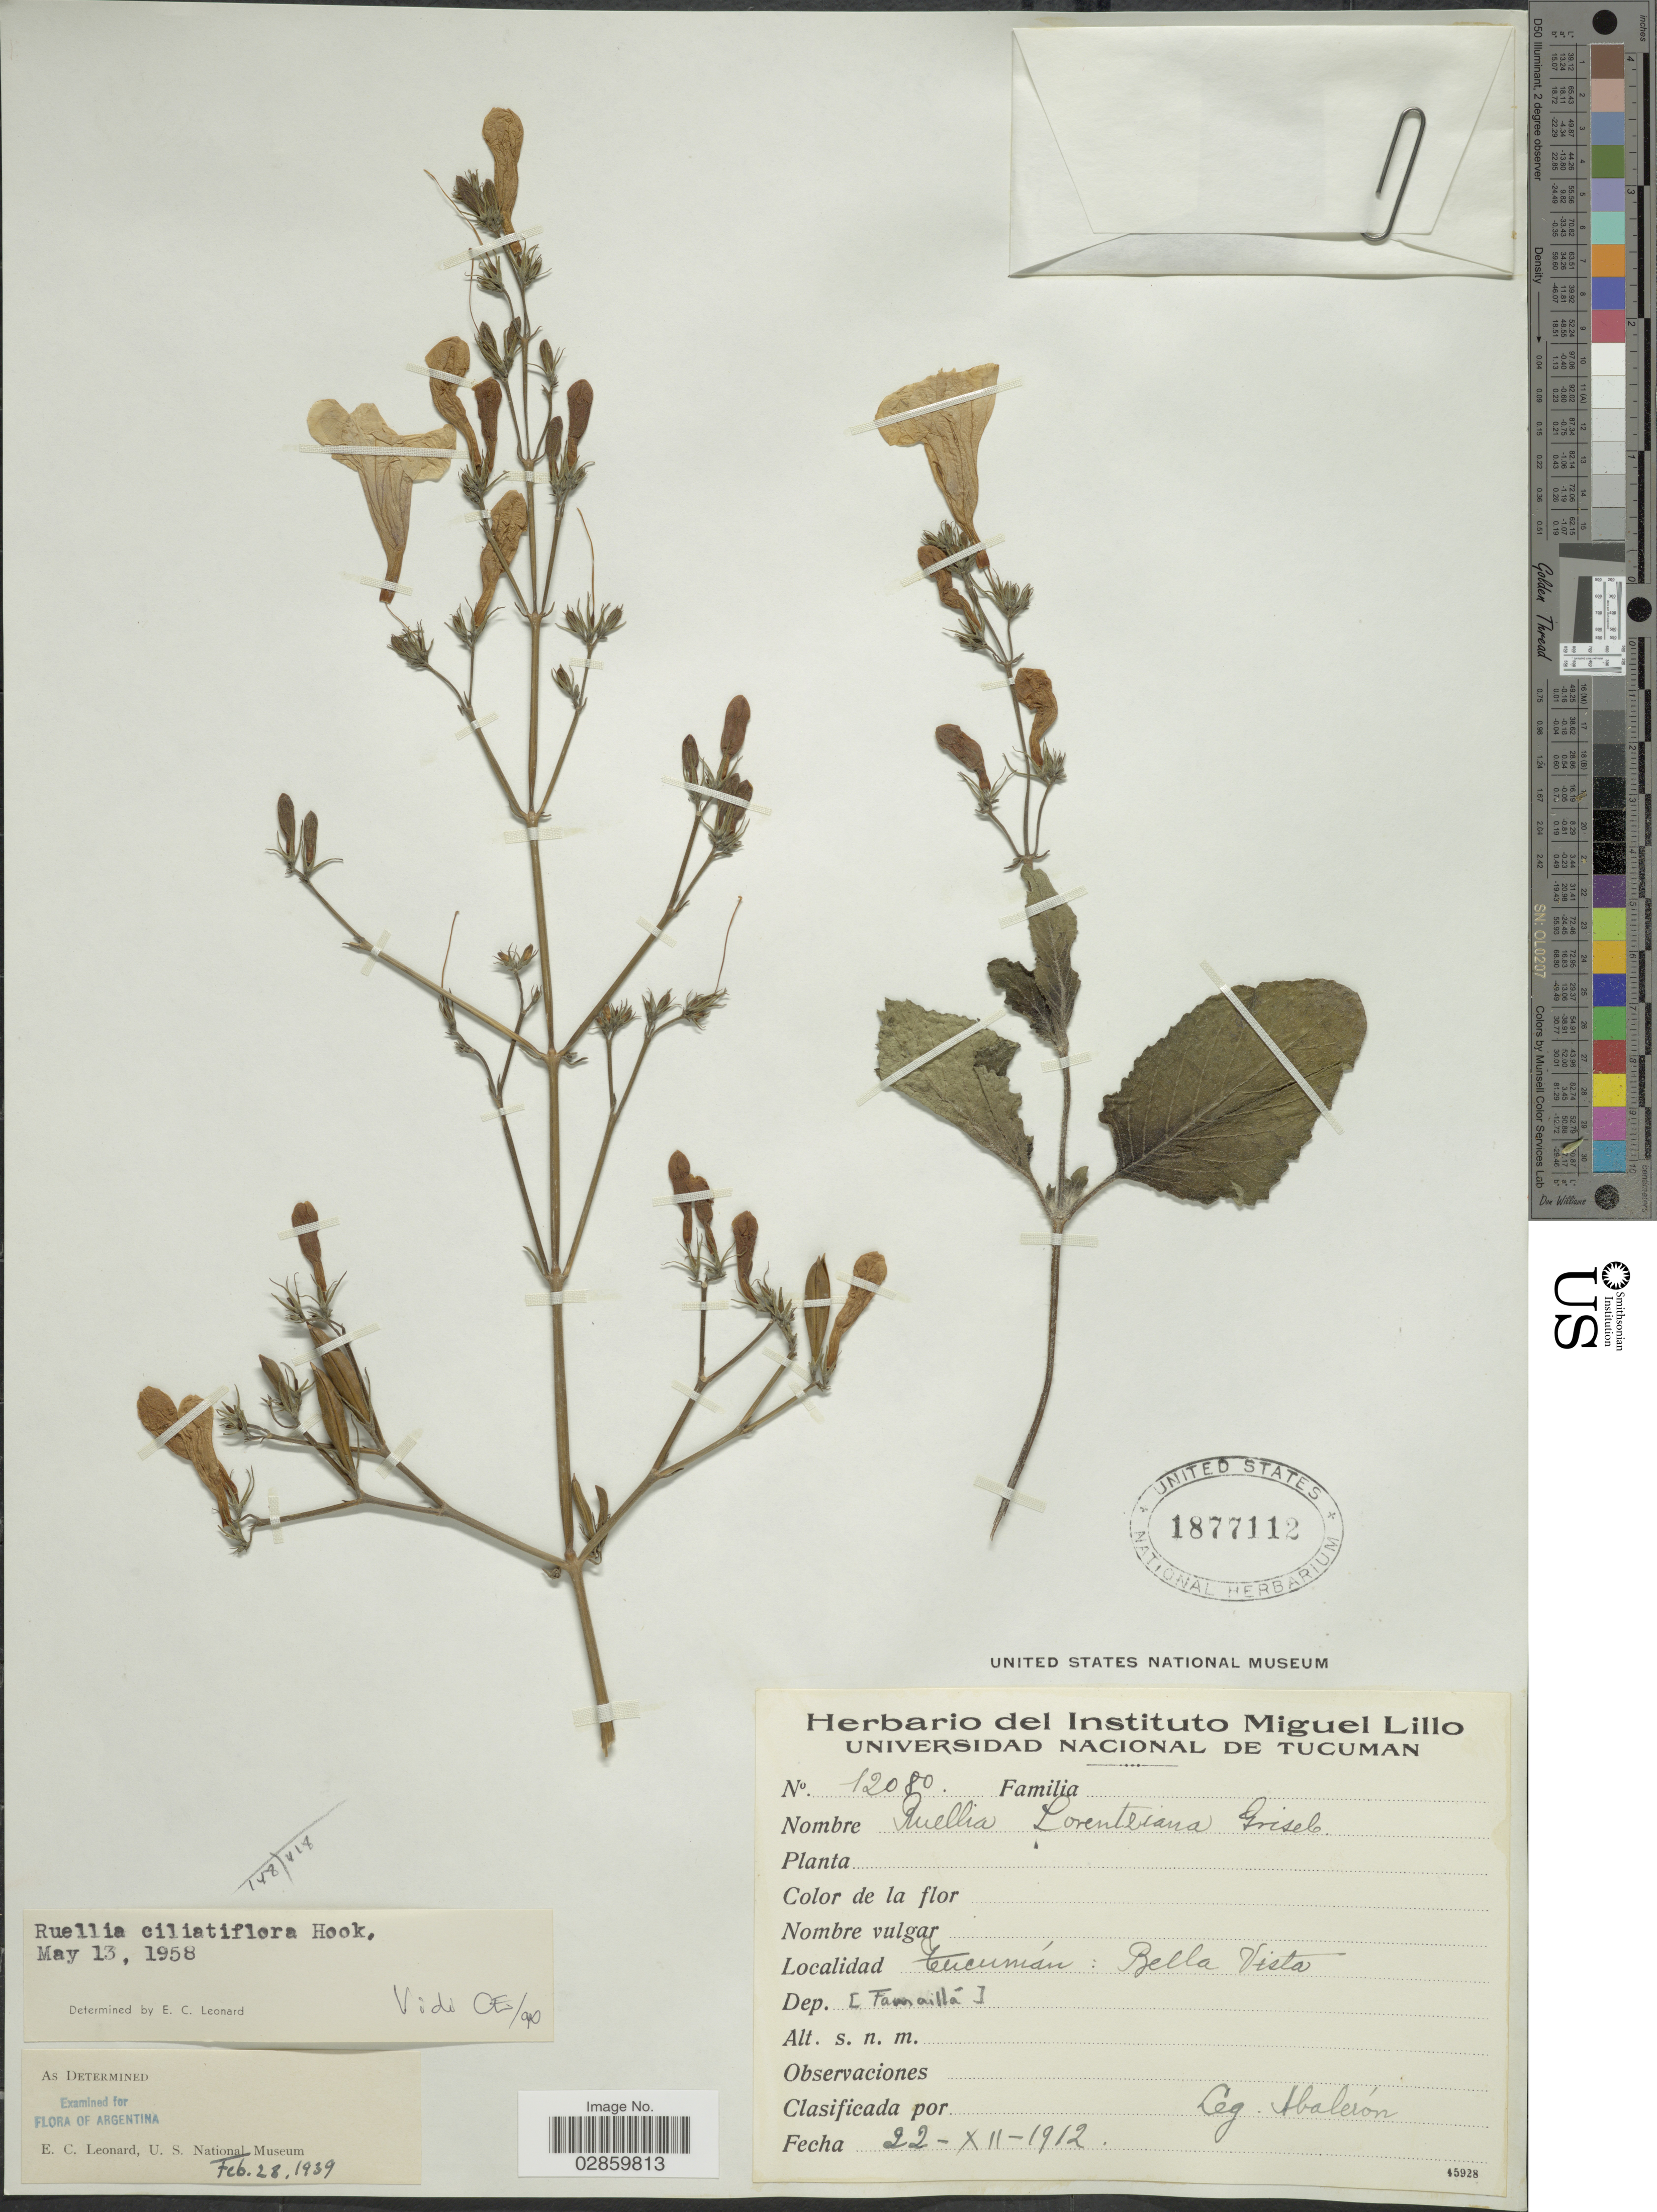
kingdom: Plantae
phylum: Tracheophyta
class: Magnoliopsida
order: Lamiales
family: Acanthaceae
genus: Ruellia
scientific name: Ruellia ciliatiflora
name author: Hook.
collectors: Ibalerón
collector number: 12080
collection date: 1912-12-22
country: Argentina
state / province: Tucuman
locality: Bella Vista. Dep. [Famaillá].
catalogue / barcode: US 1877112